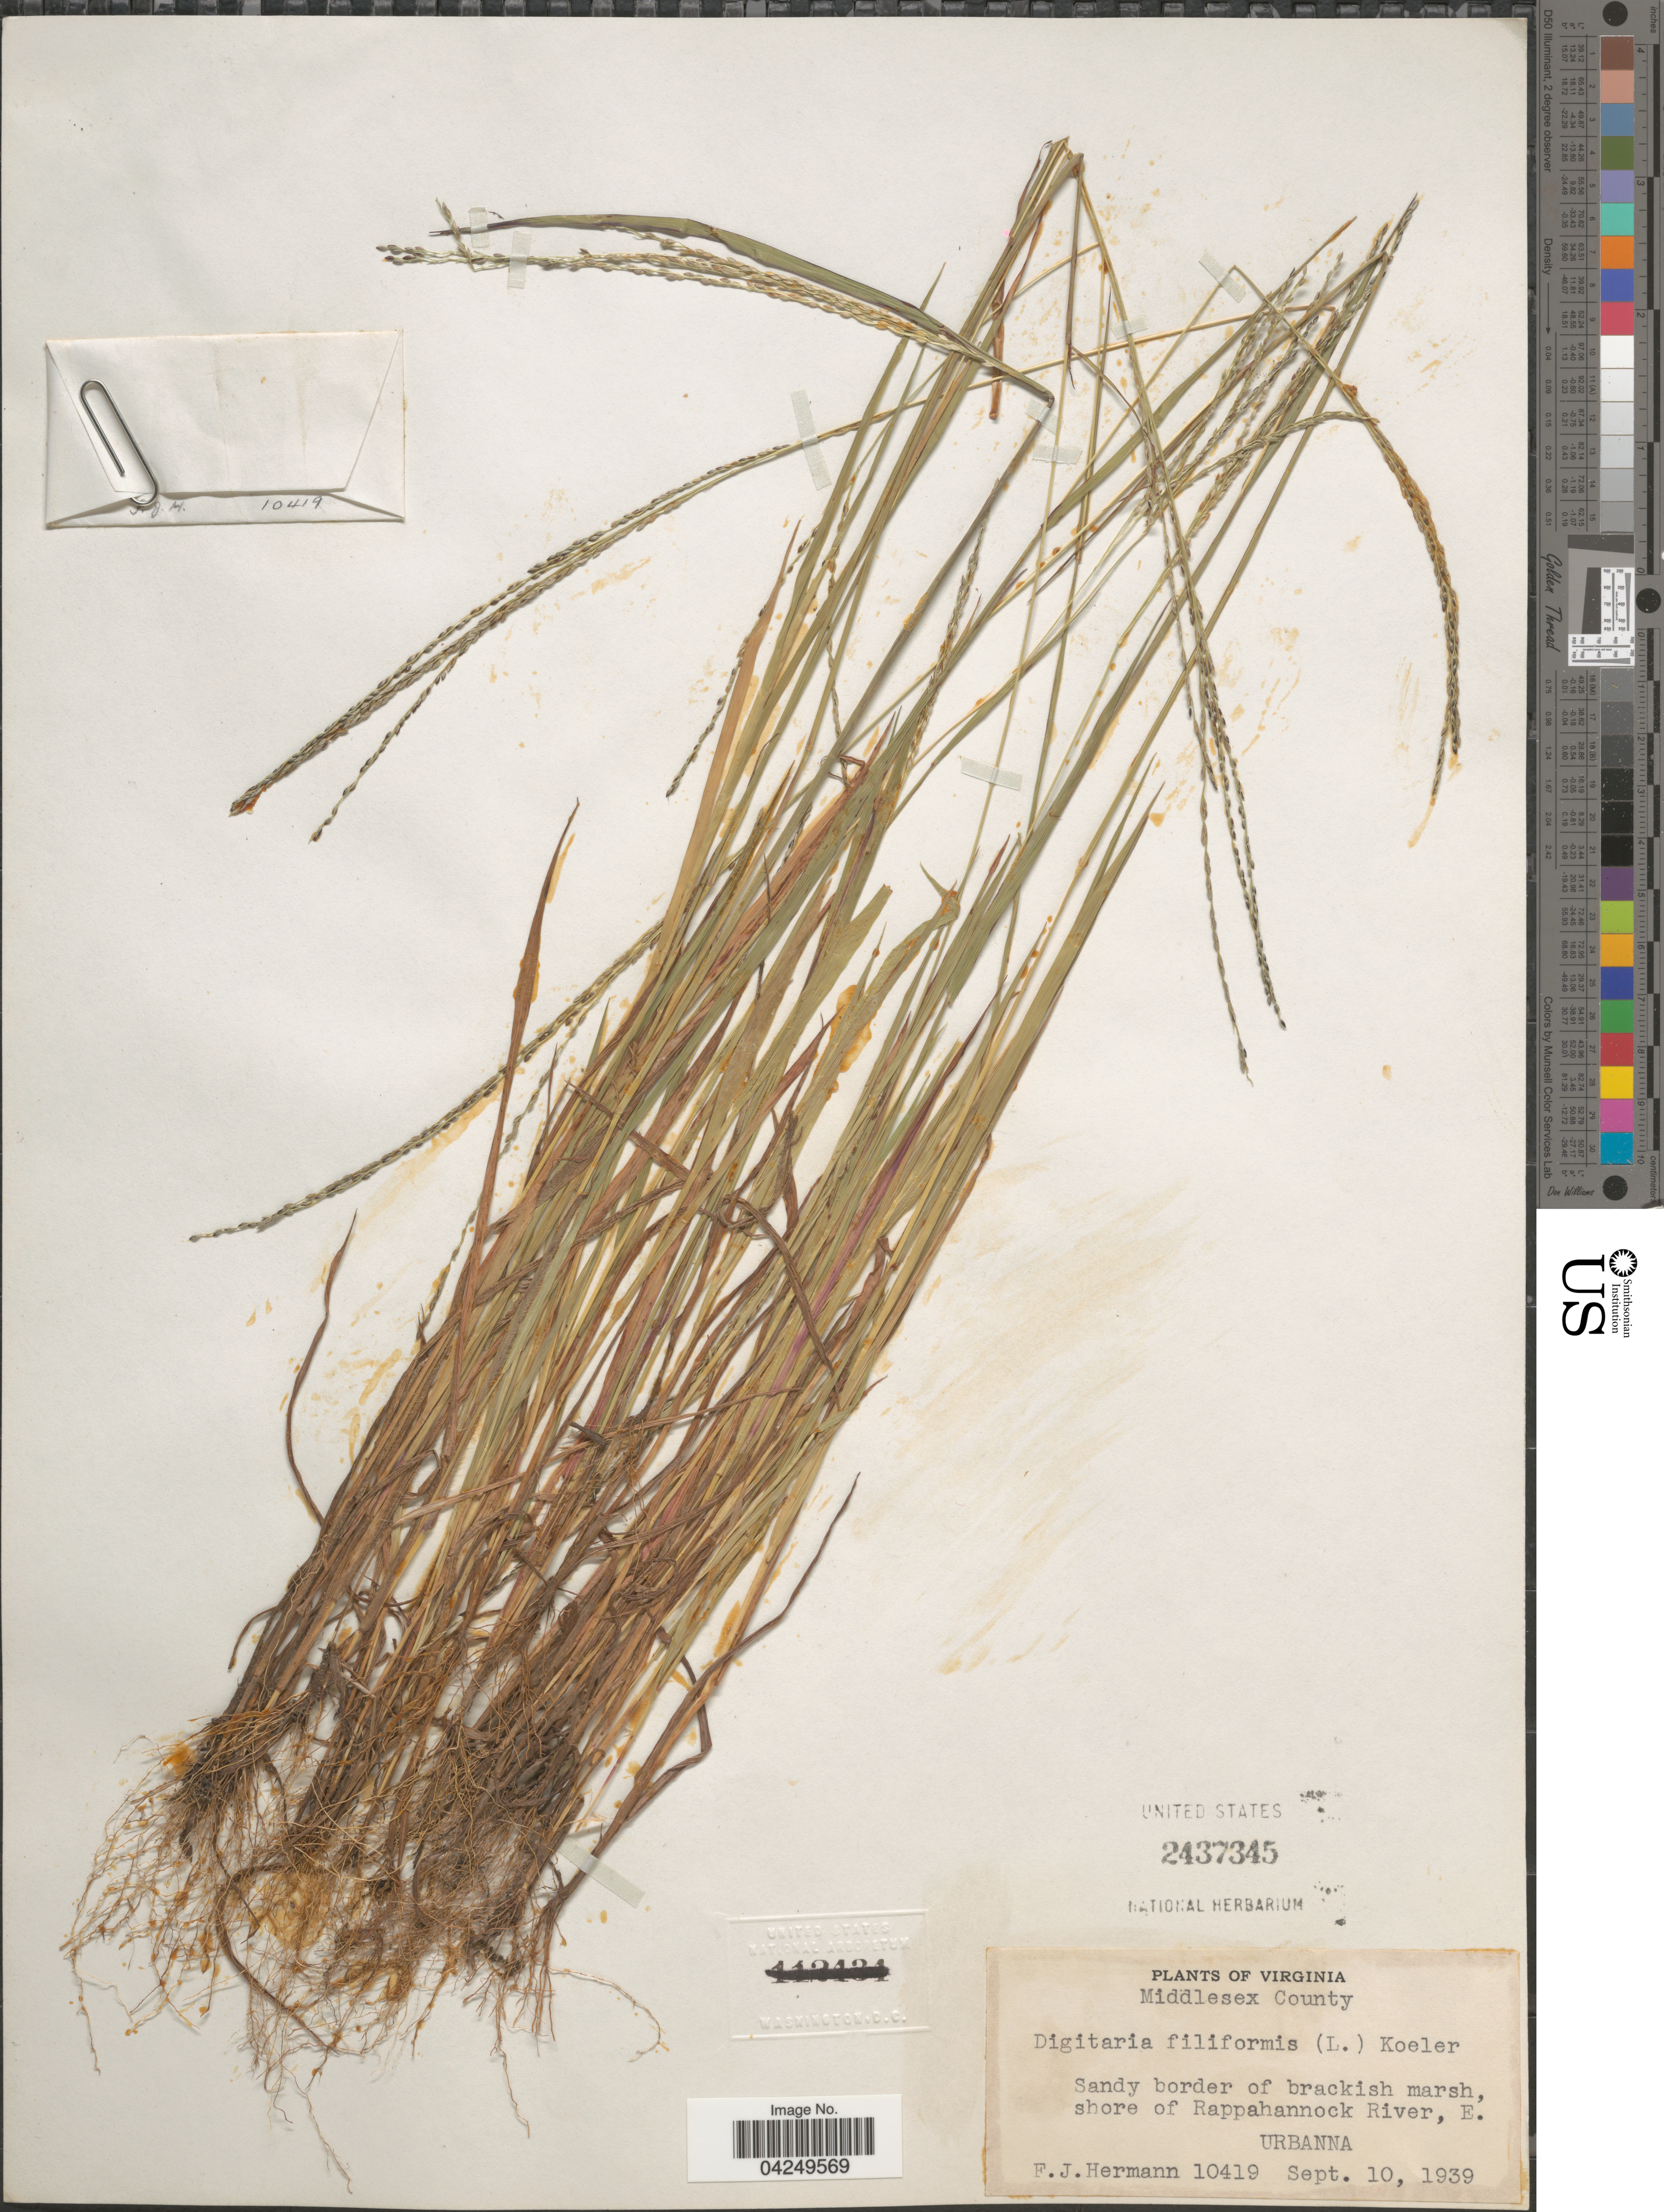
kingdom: Plantae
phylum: Tracheophyta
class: Liliopsida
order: Poales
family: Poaceae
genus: Digitaria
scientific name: Digitaria filiformis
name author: (L.) Koeler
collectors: F. J. Hermann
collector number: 10419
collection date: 1939-09-10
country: United States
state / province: Virginia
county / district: Middlesex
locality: Middlesex County. Sandy border of brackish marsh, shore of Rappahannock River, E. Urbanna.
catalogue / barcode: US 2437345